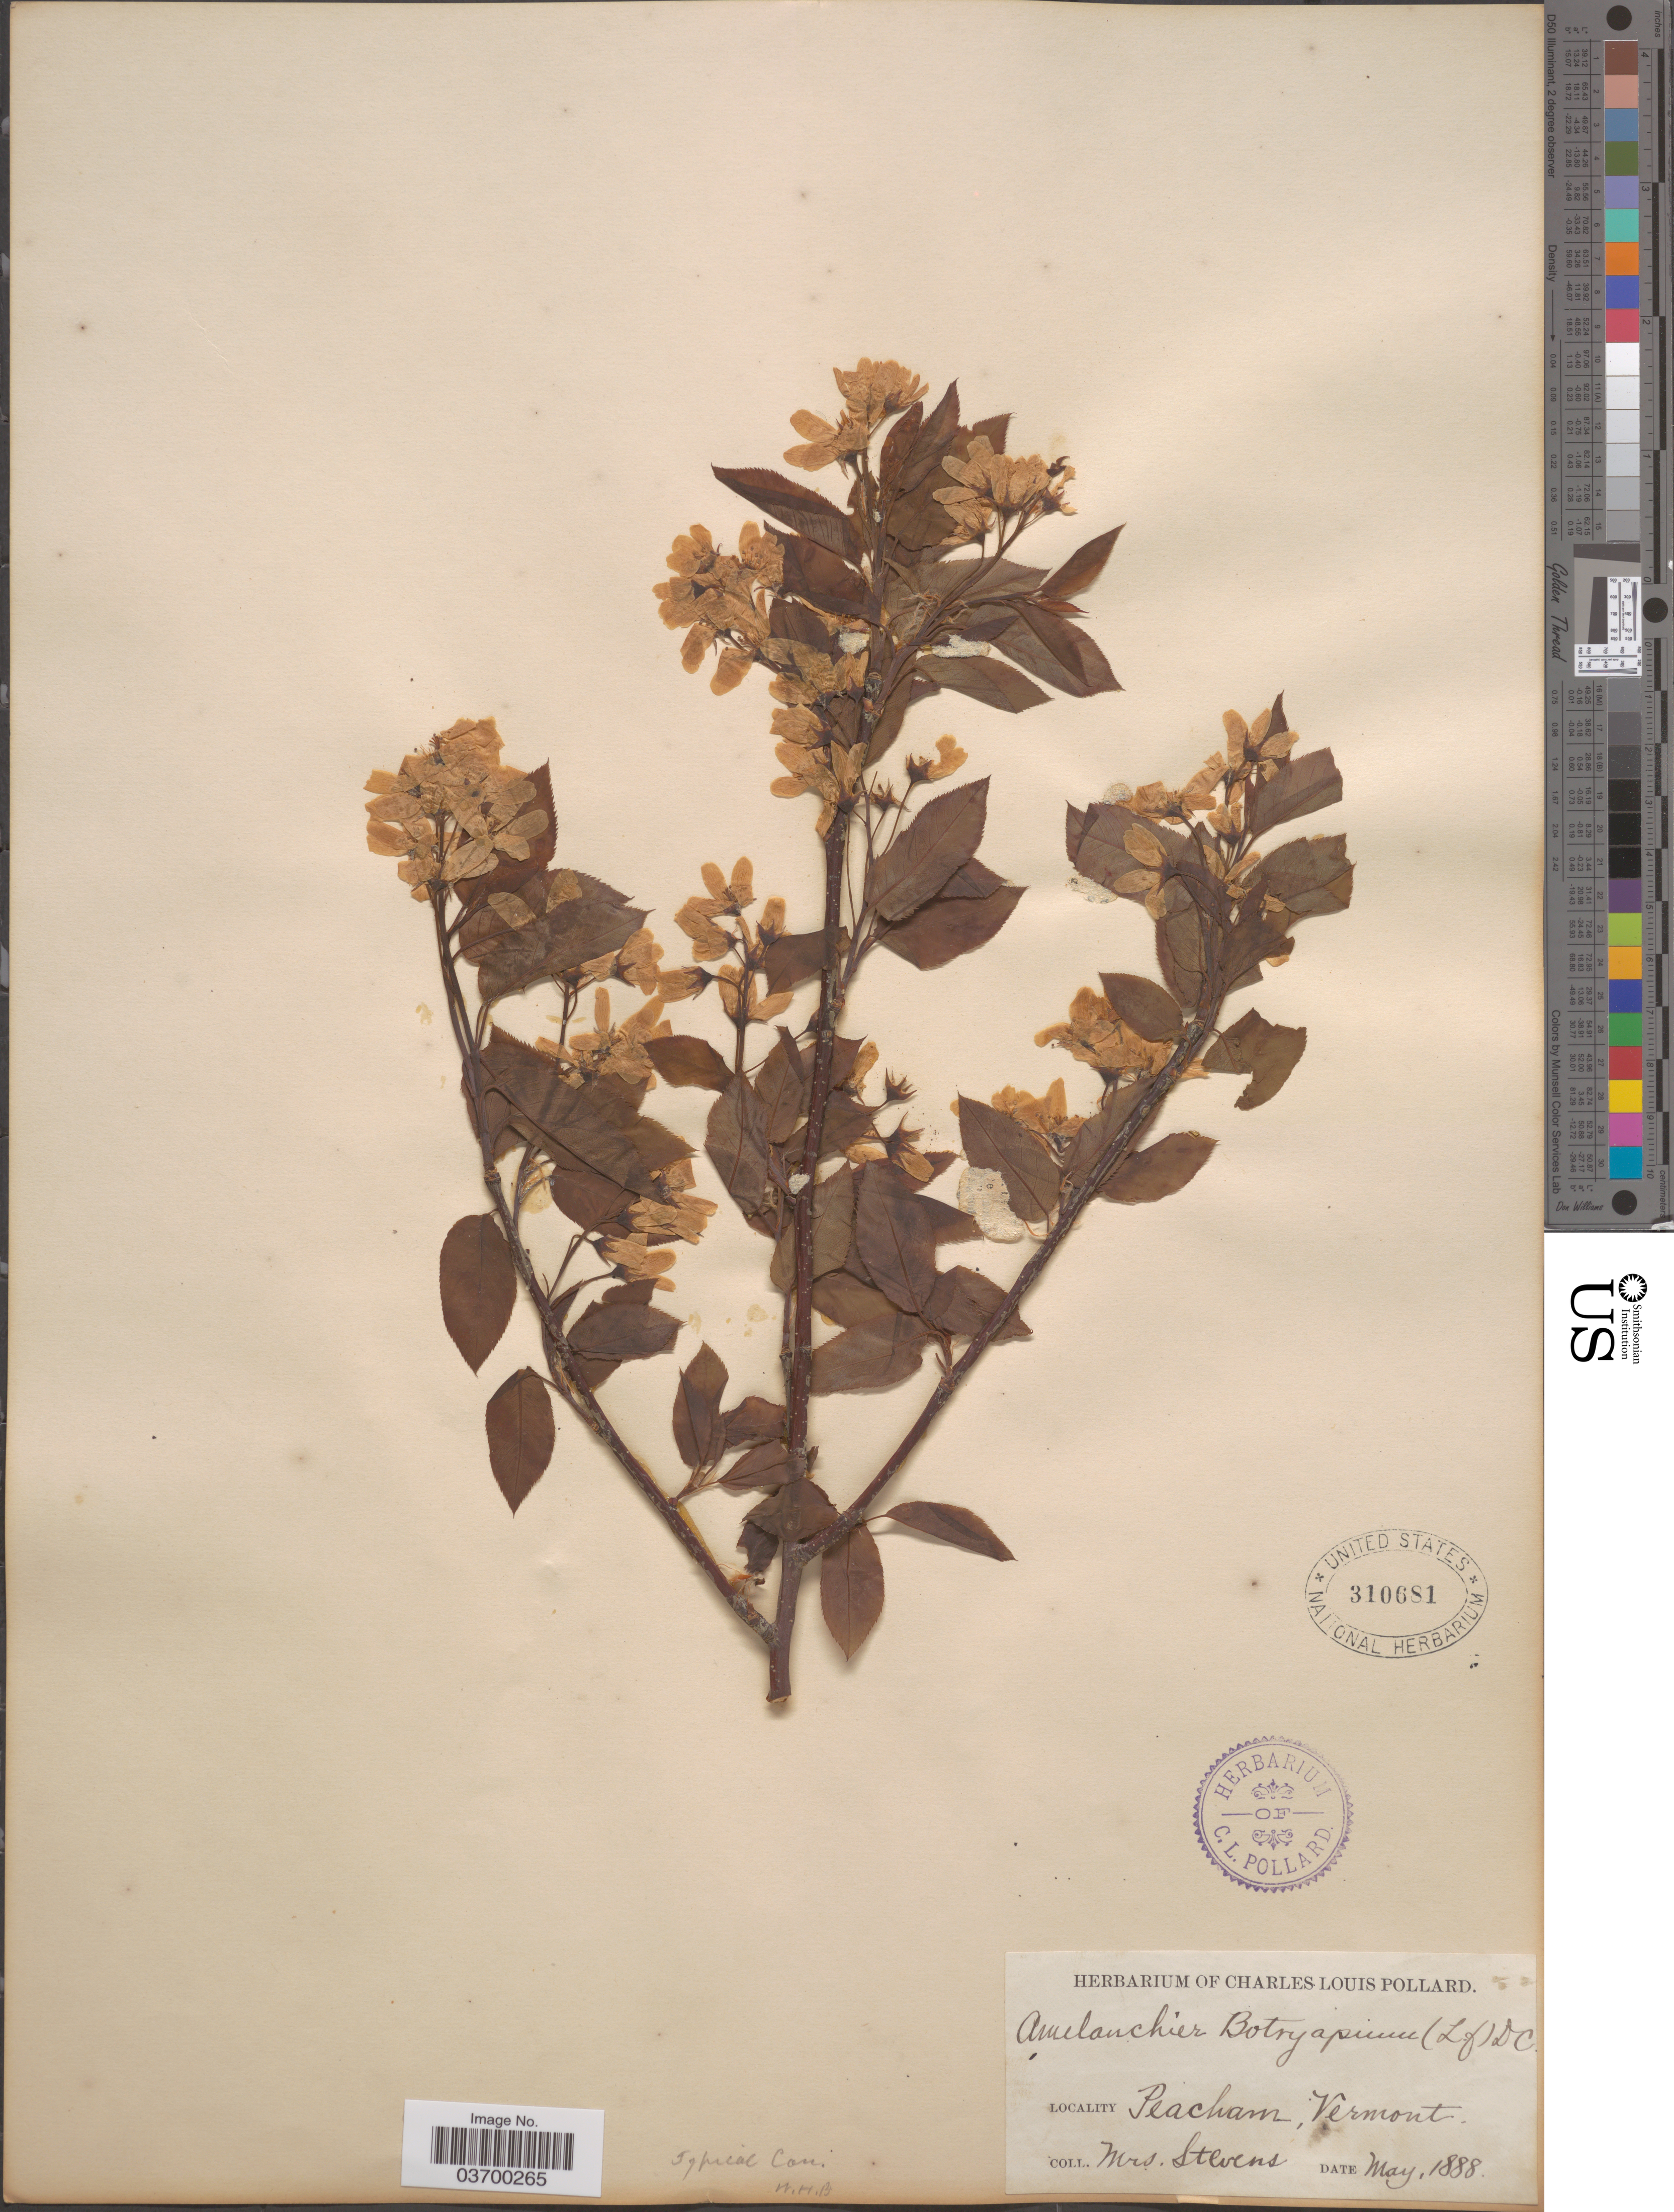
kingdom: Plantae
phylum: Tracheophyta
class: Magnoliopsida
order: Rosales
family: Rosaceae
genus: Amelanchier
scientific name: Amelanchier botryapium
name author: DC.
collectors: -. Stevens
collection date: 1888-05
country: United States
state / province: Vermont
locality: Peacham.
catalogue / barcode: US 310681